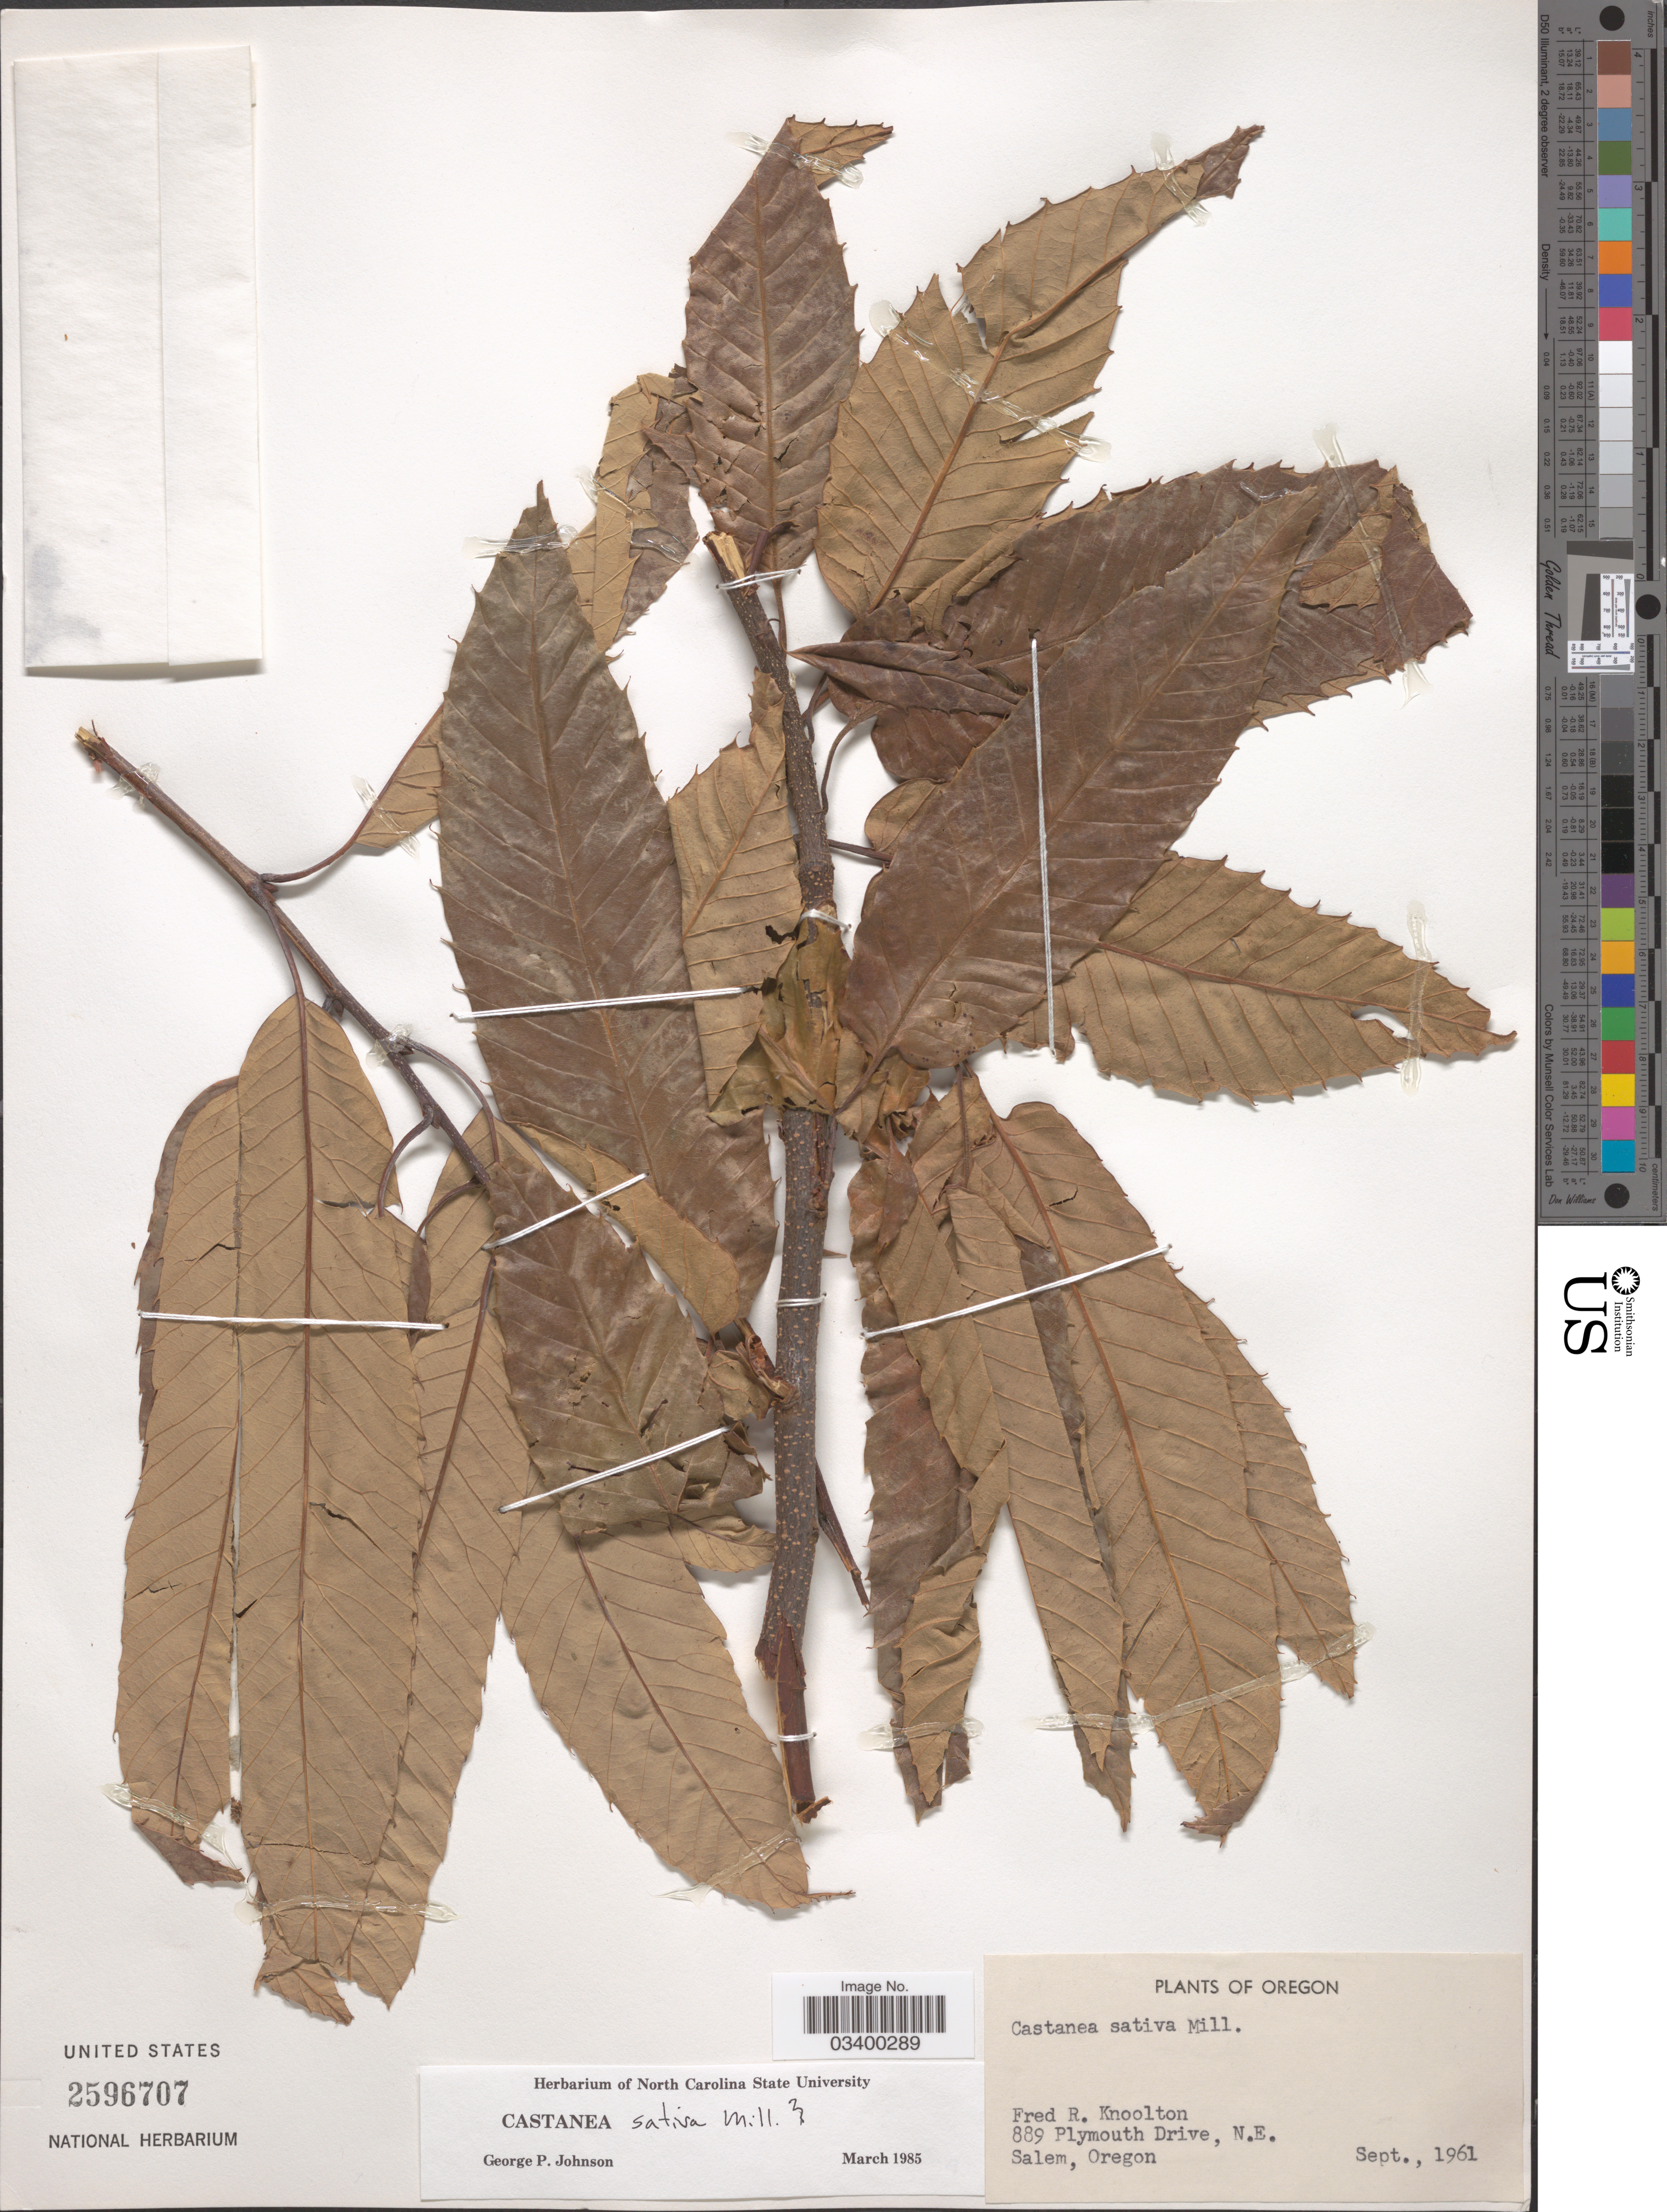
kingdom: Plantae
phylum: Tracheophyta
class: Magnoliopsida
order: Fagales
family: Fagaceae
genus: Castanea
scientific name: Castanea sativa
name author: Mill.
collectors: F. Knoolton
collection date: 1961-09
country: United States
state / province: Oregon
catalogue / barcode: US 2596707